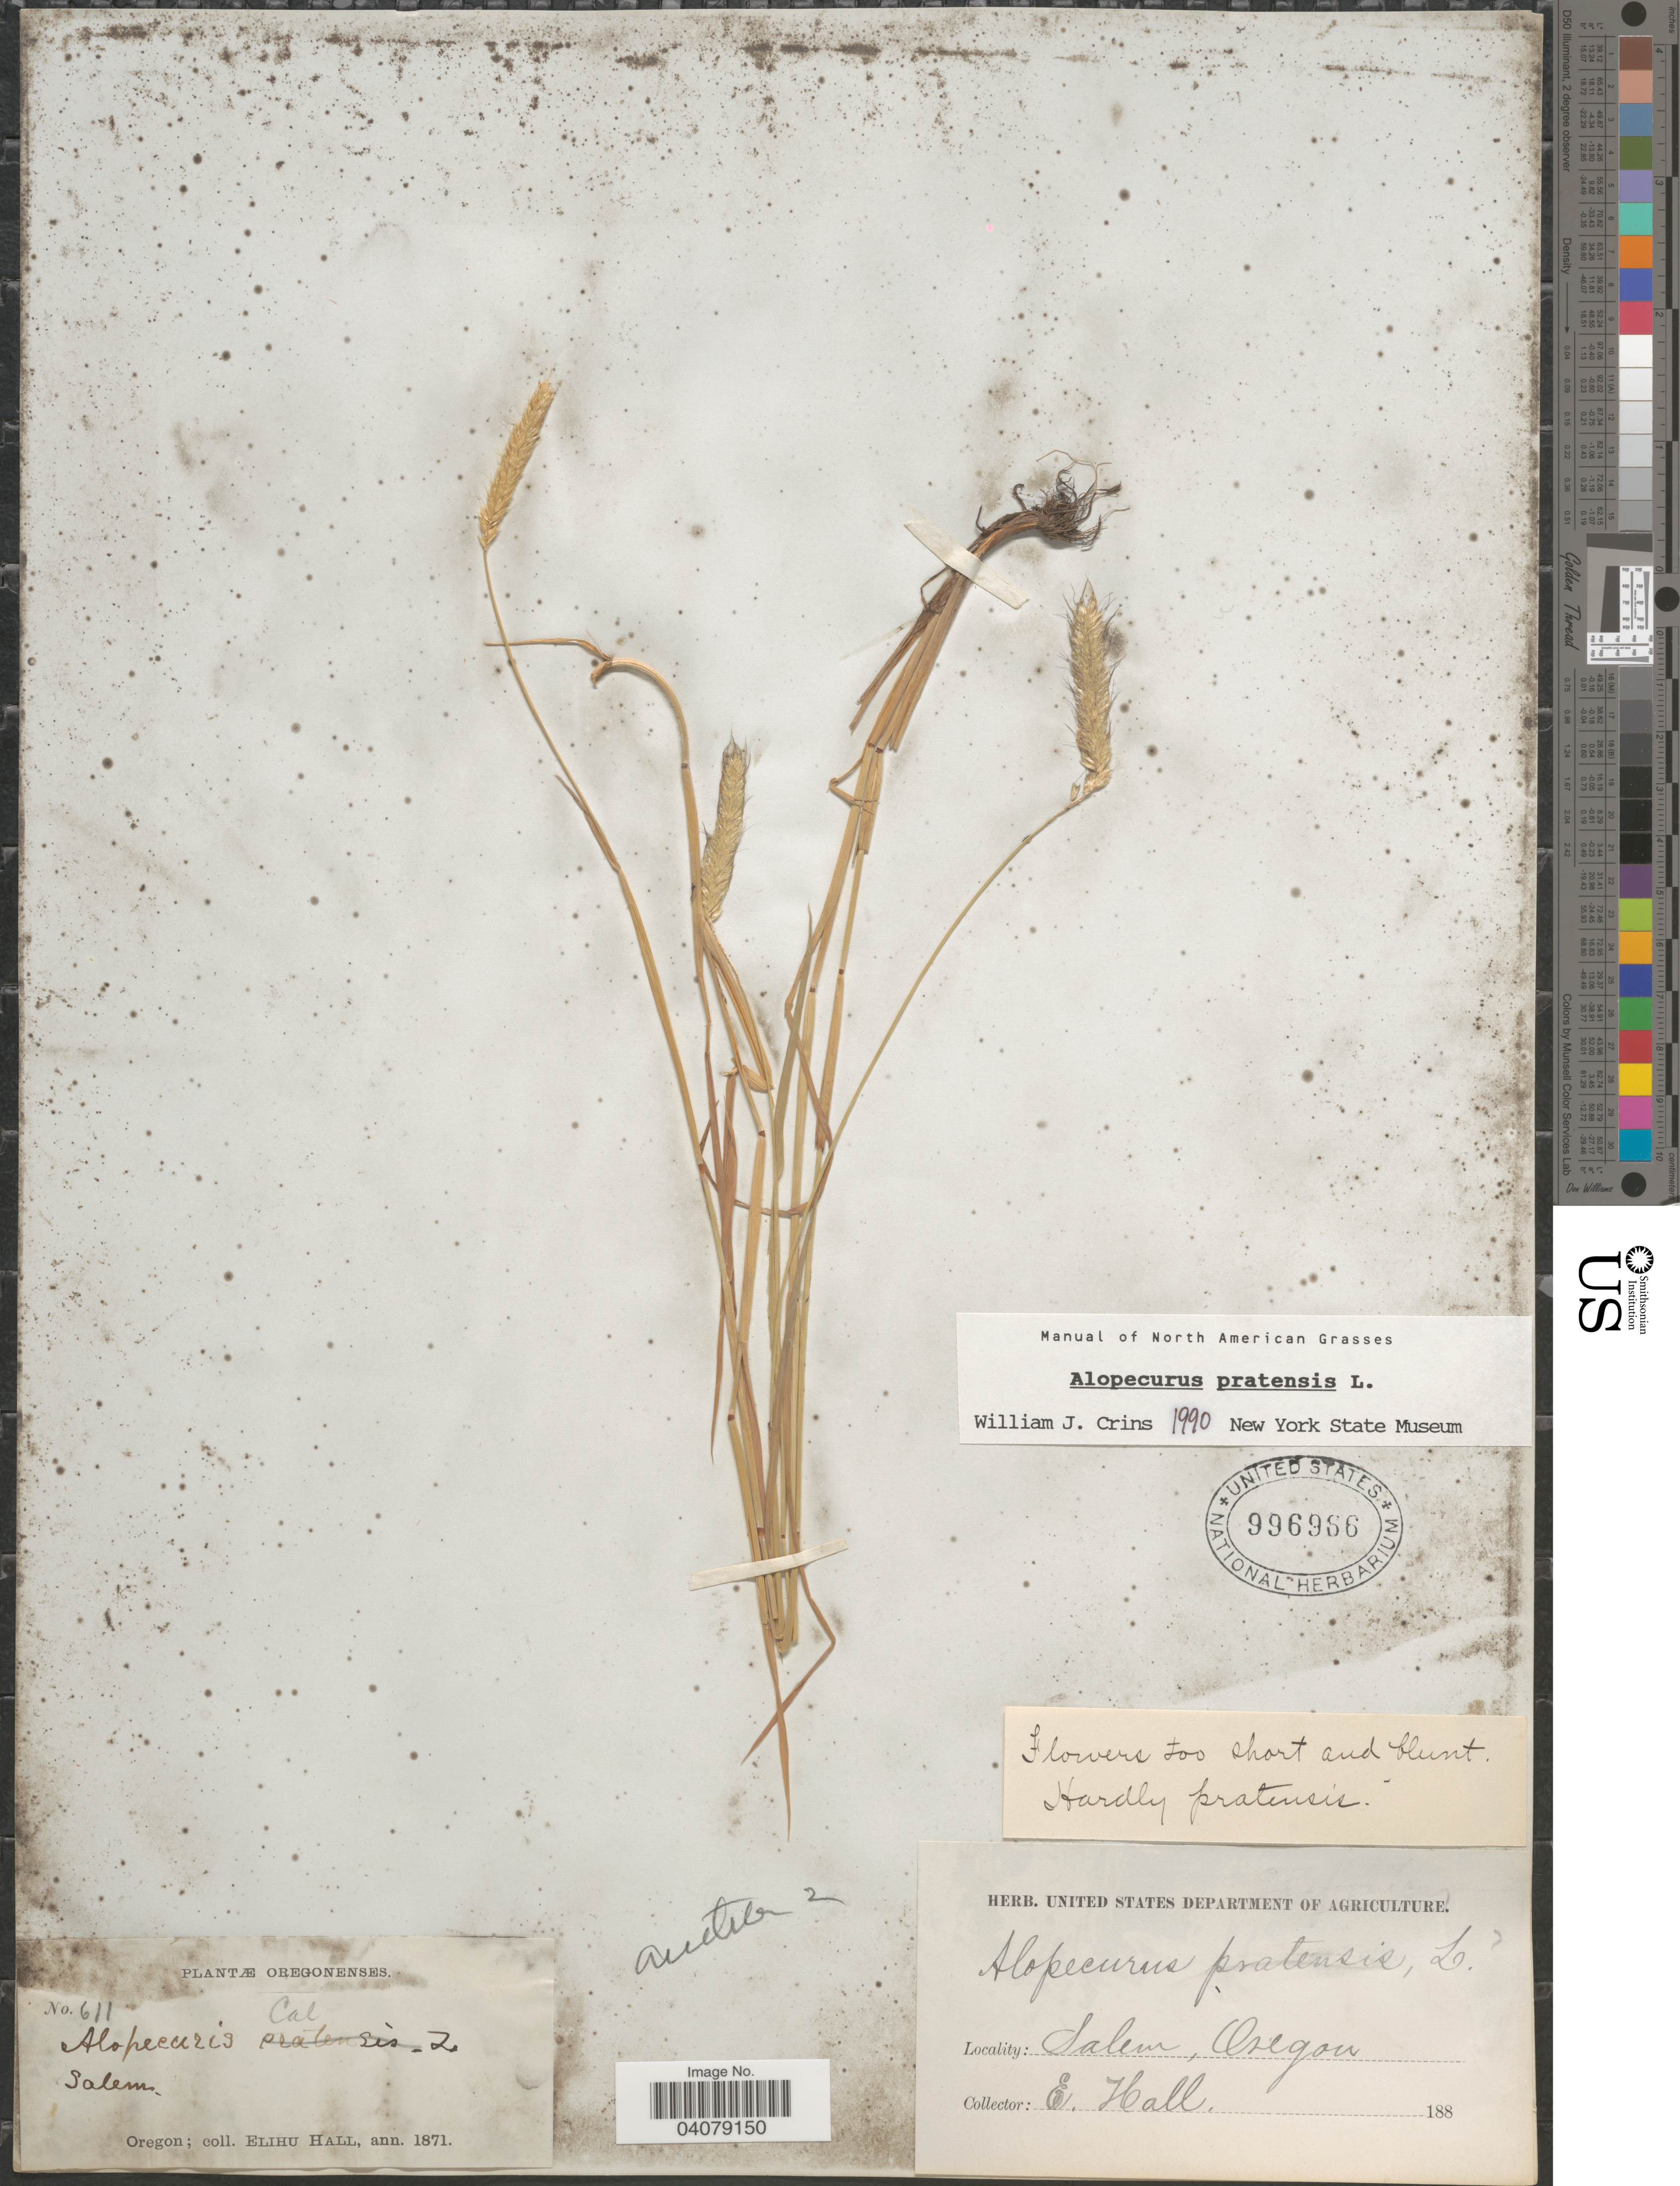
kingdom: Plantae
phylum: Tracheophyta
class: Liliopsida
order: Poales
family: Poaceae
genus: Alopecurus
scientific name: Alopecurus pratensis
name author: L.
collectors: E. Hall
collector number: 611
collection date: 1871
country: United States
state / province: Oregon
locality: Salem.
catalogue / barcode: US 996966